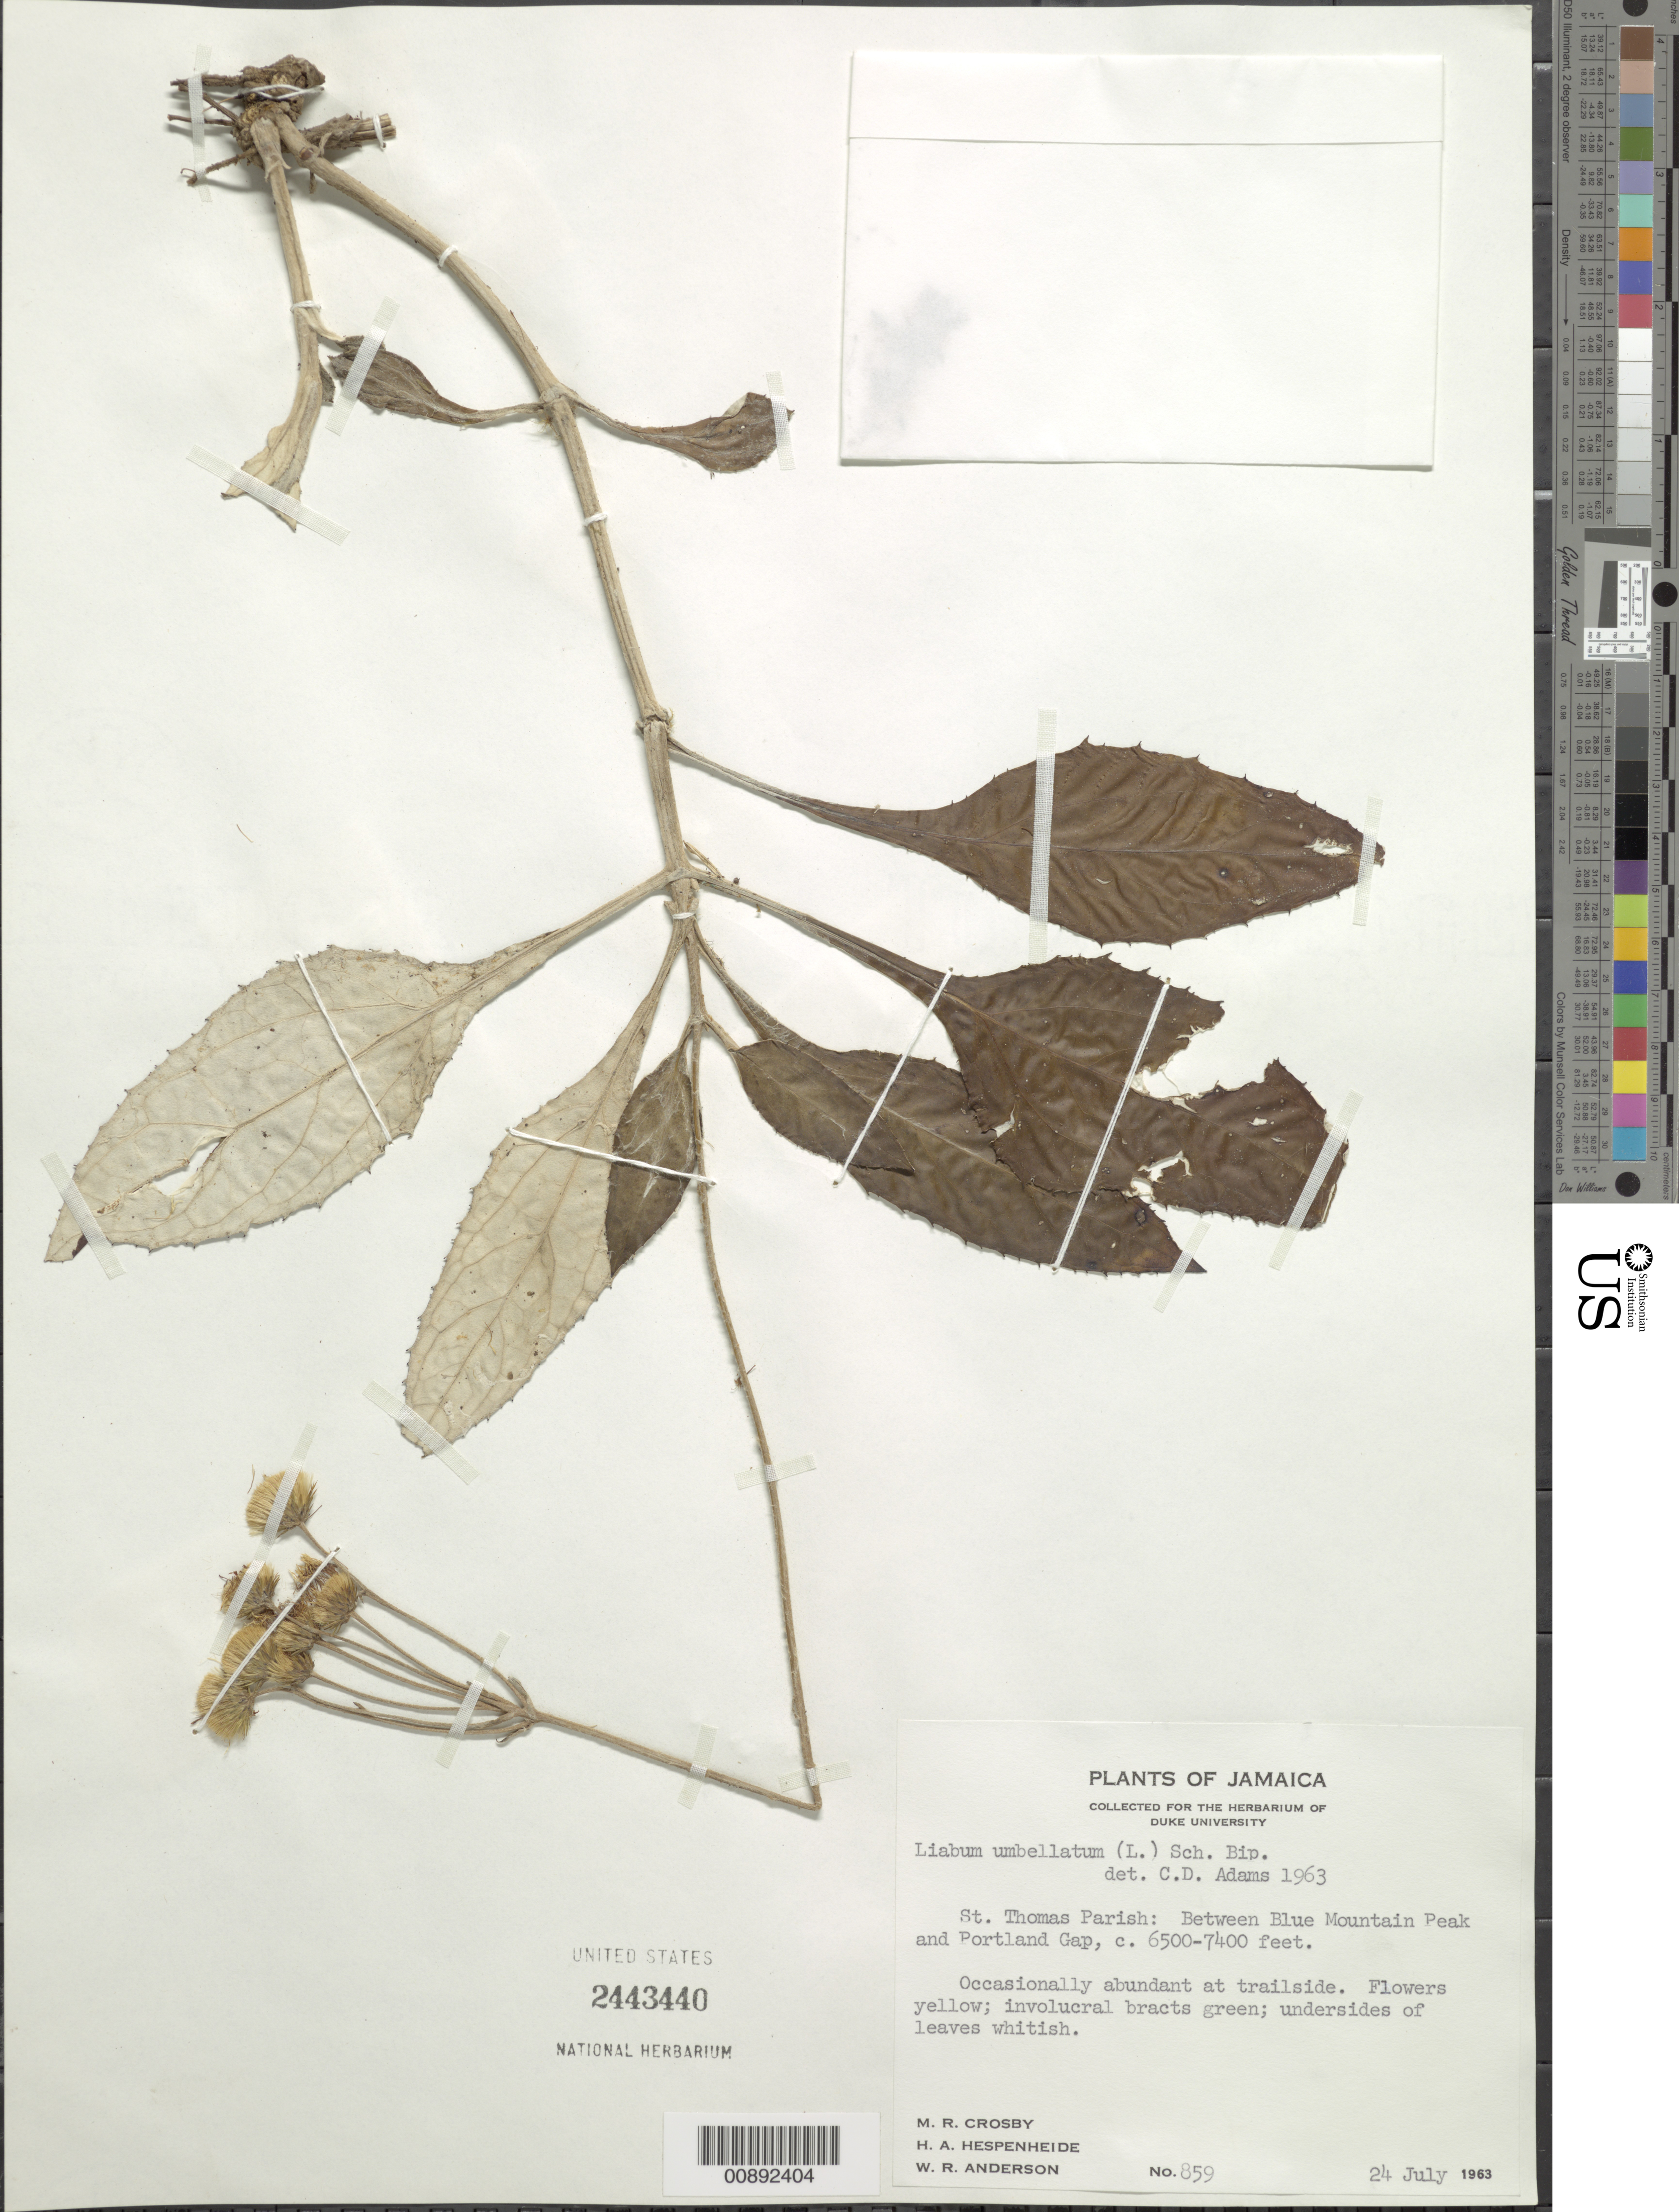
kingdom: Plantae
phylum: Tracheophyta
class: Magnoliopsida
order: Asterales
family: Asteraceae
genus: Liabum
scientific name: Liabum umbellatum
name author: (L.) Sch. Bip.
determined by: Adams, C. D.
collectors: M. R. Crosby, H. Hespendheide & W. Anderson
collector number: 859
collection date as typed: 24 July 1963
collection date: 1963-07-24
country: Jamaica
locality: St. Thomas Parish; between Blue Mountain Peak and Portland Gap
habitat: Trailside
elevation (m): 1981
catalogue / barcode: US 2443440